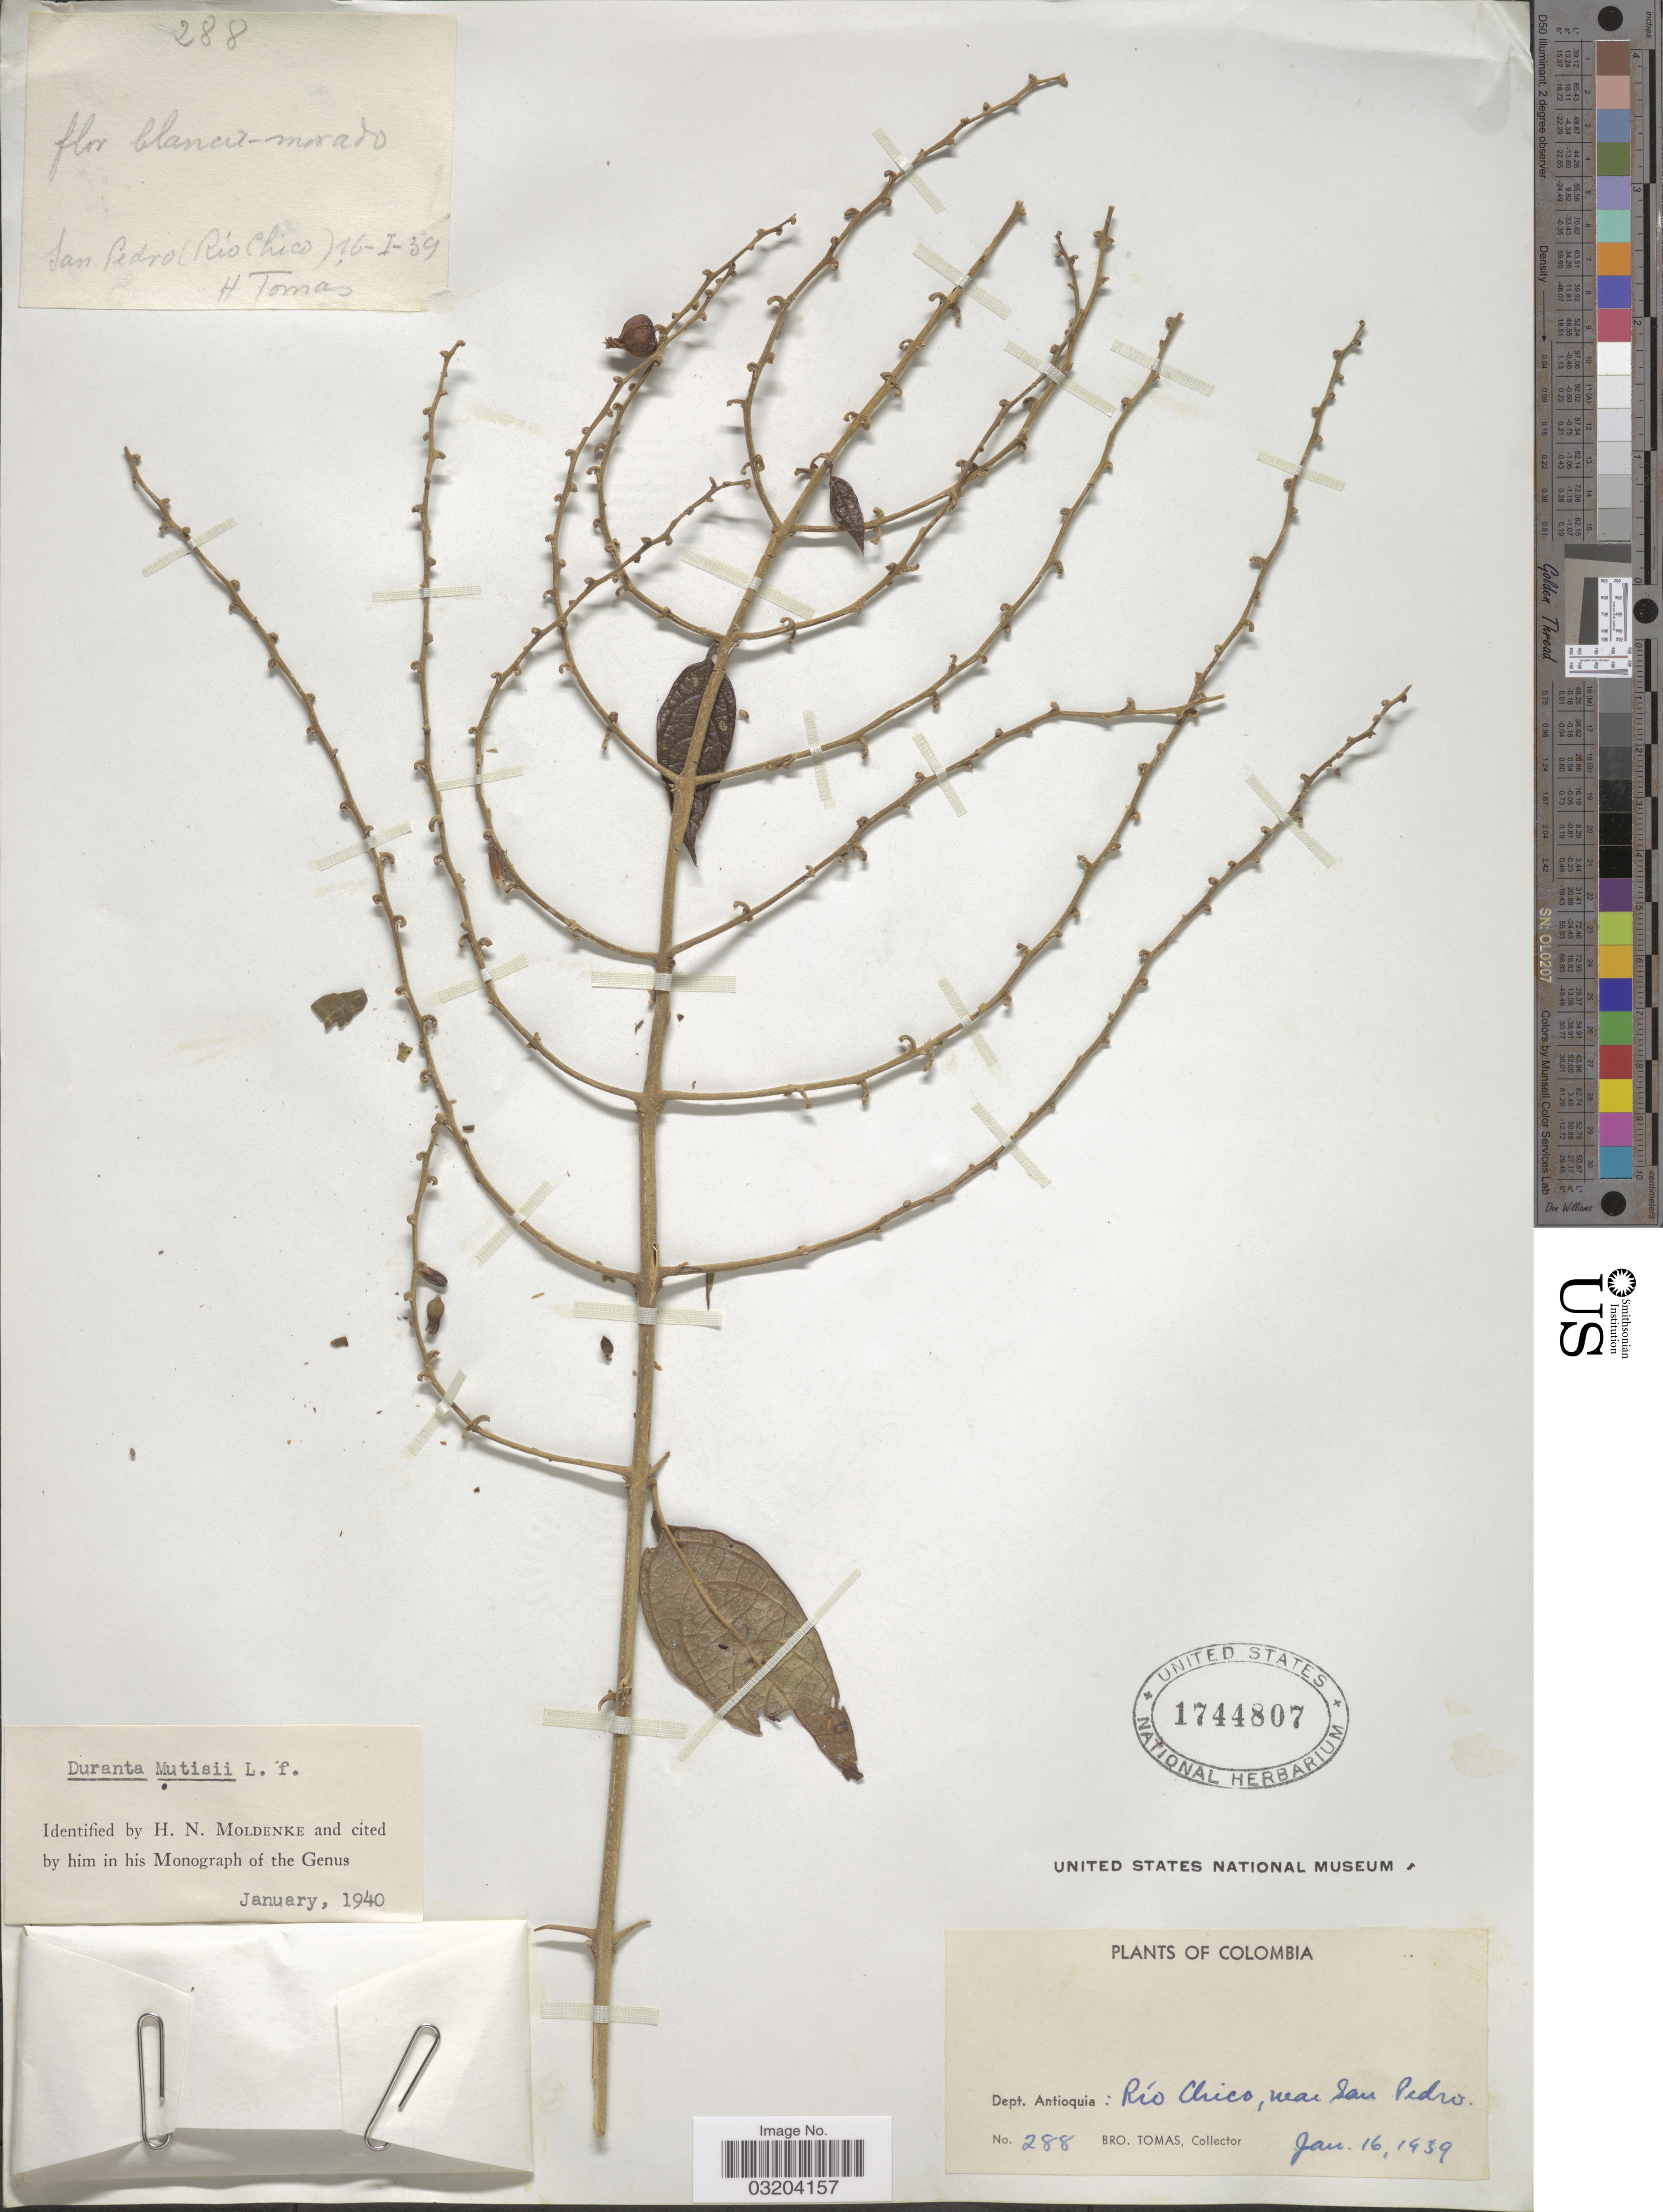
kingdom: Plantae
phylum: Tracheophyta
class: Magnoliopsida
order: Lamiales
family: Verbenaceae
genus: Duranta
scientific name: Duranta sp.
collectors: B. Tomas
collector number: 288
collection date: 1939-01-16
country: Colombia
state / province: Antioquia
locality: Dept. Antioquia: Río Chico, near San Pedro.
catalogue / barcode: US 1744807